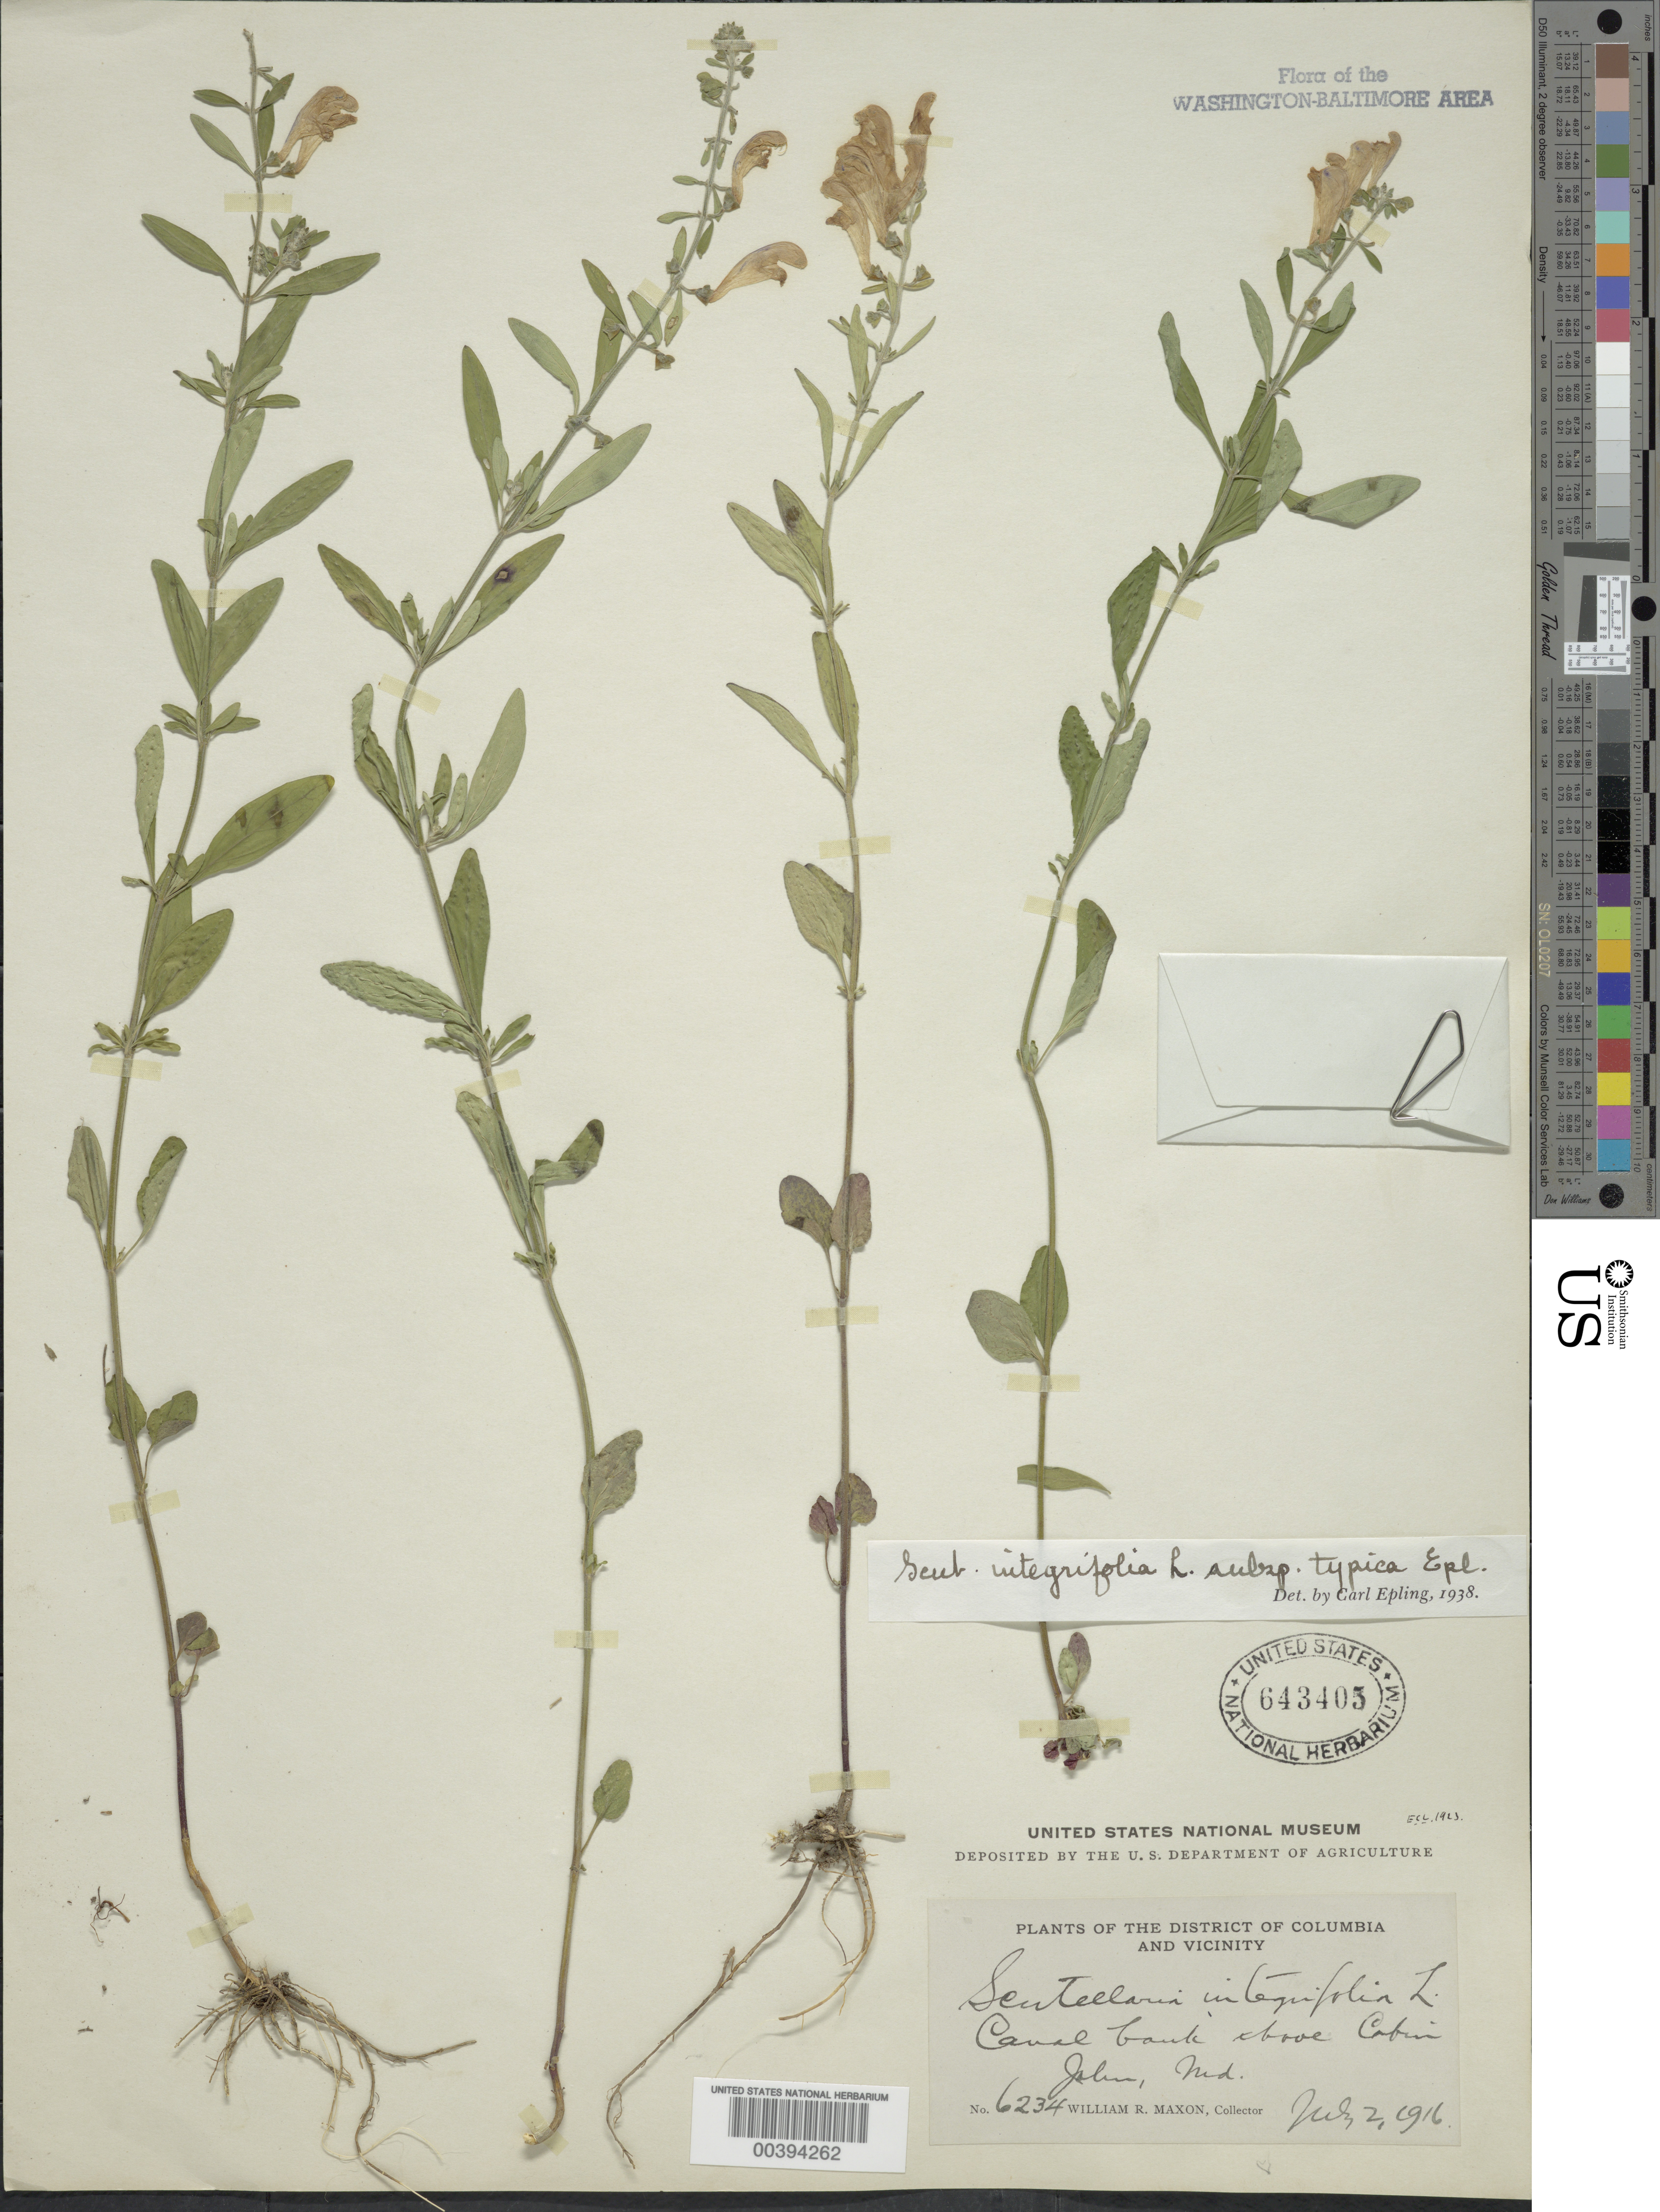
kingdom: Plantae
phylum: Tracheophyta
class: Magnoliopsida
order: Lamiales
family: Lamiaceae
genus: Scutellaria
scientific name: Scutellaria integrifolia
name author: L.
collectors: W. R. Maxon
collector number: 6234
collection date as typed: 02 Jul 1916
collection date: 1916-07-02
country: United States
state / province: Maryland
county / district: Montgomery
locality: C. & O. Canal above Cabin John C. and O. Canal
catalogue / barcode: US 643405